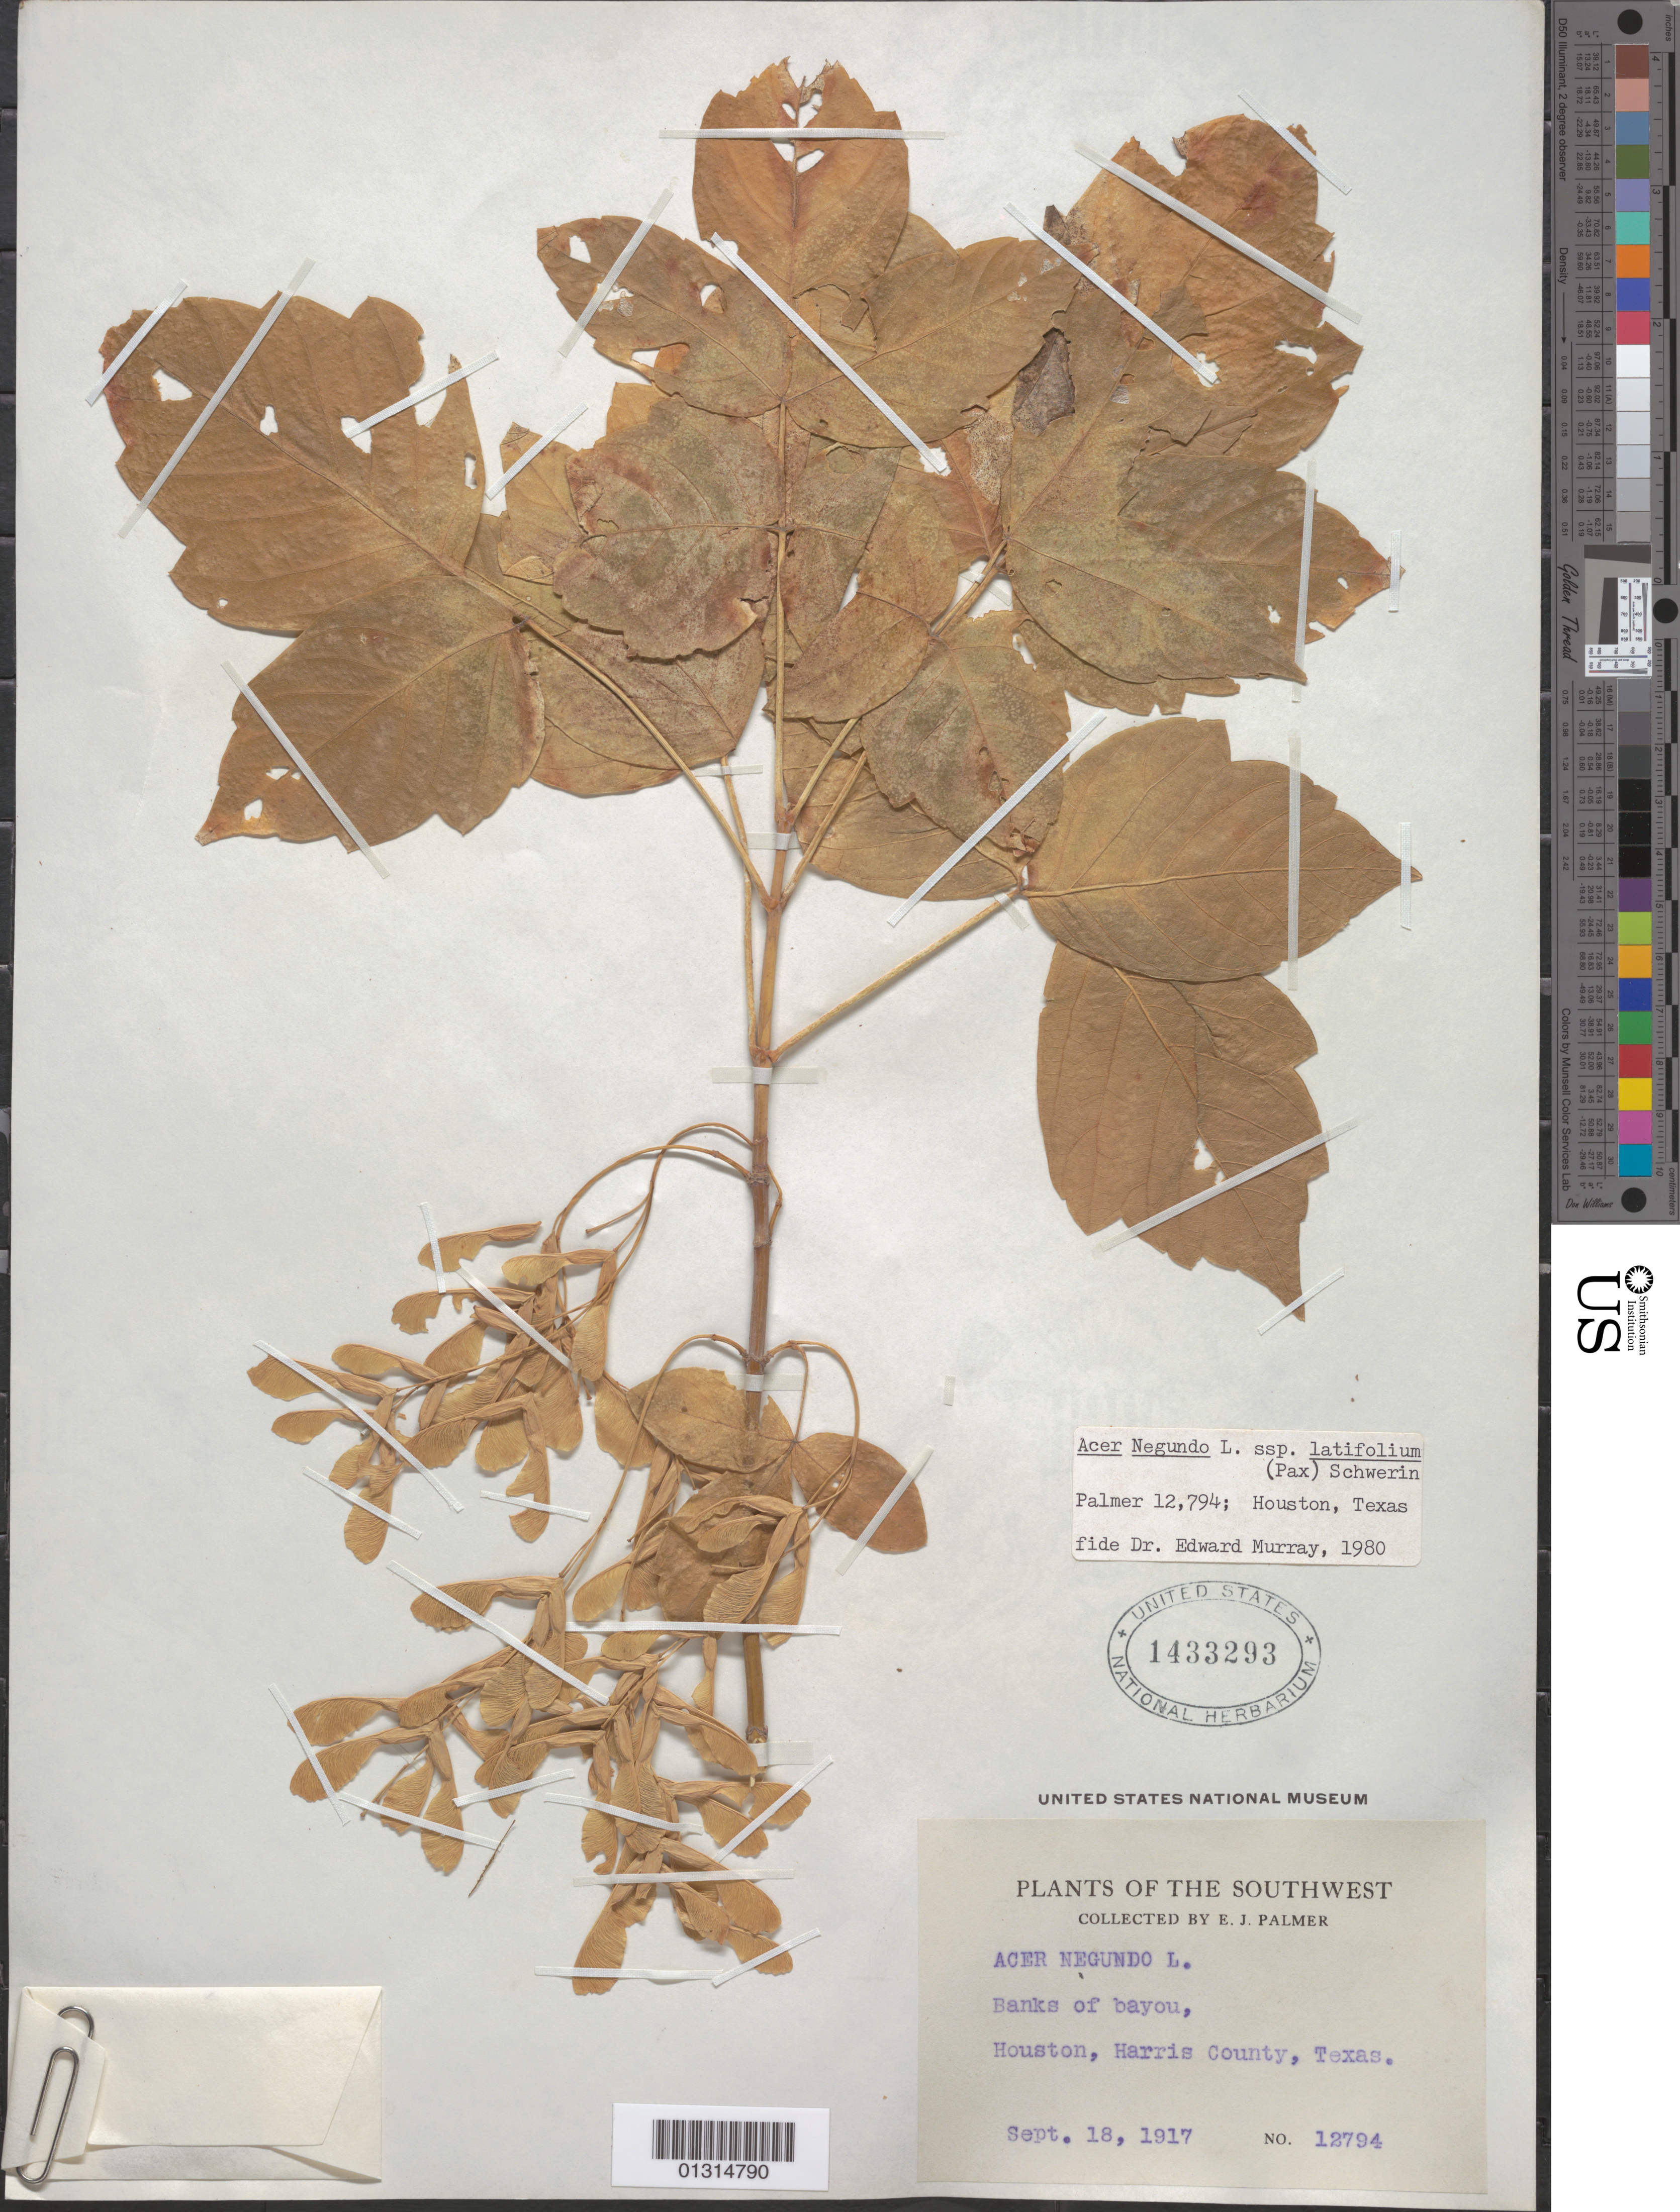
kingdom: Plantae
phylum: Tracheophyta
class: Magnoliopsida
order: Sapindales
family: Sapindaceae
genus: Acer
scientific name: Acer negundo subsp. latifolium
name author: (Pax) Schwer.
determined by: Murray, Edward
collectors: E. J. Palmer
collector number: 12794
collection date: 1917-09-18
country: United States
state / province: Texas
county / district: Harris County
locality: Harris County, Houston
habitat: Banks of bayou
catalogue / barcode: US 1433293